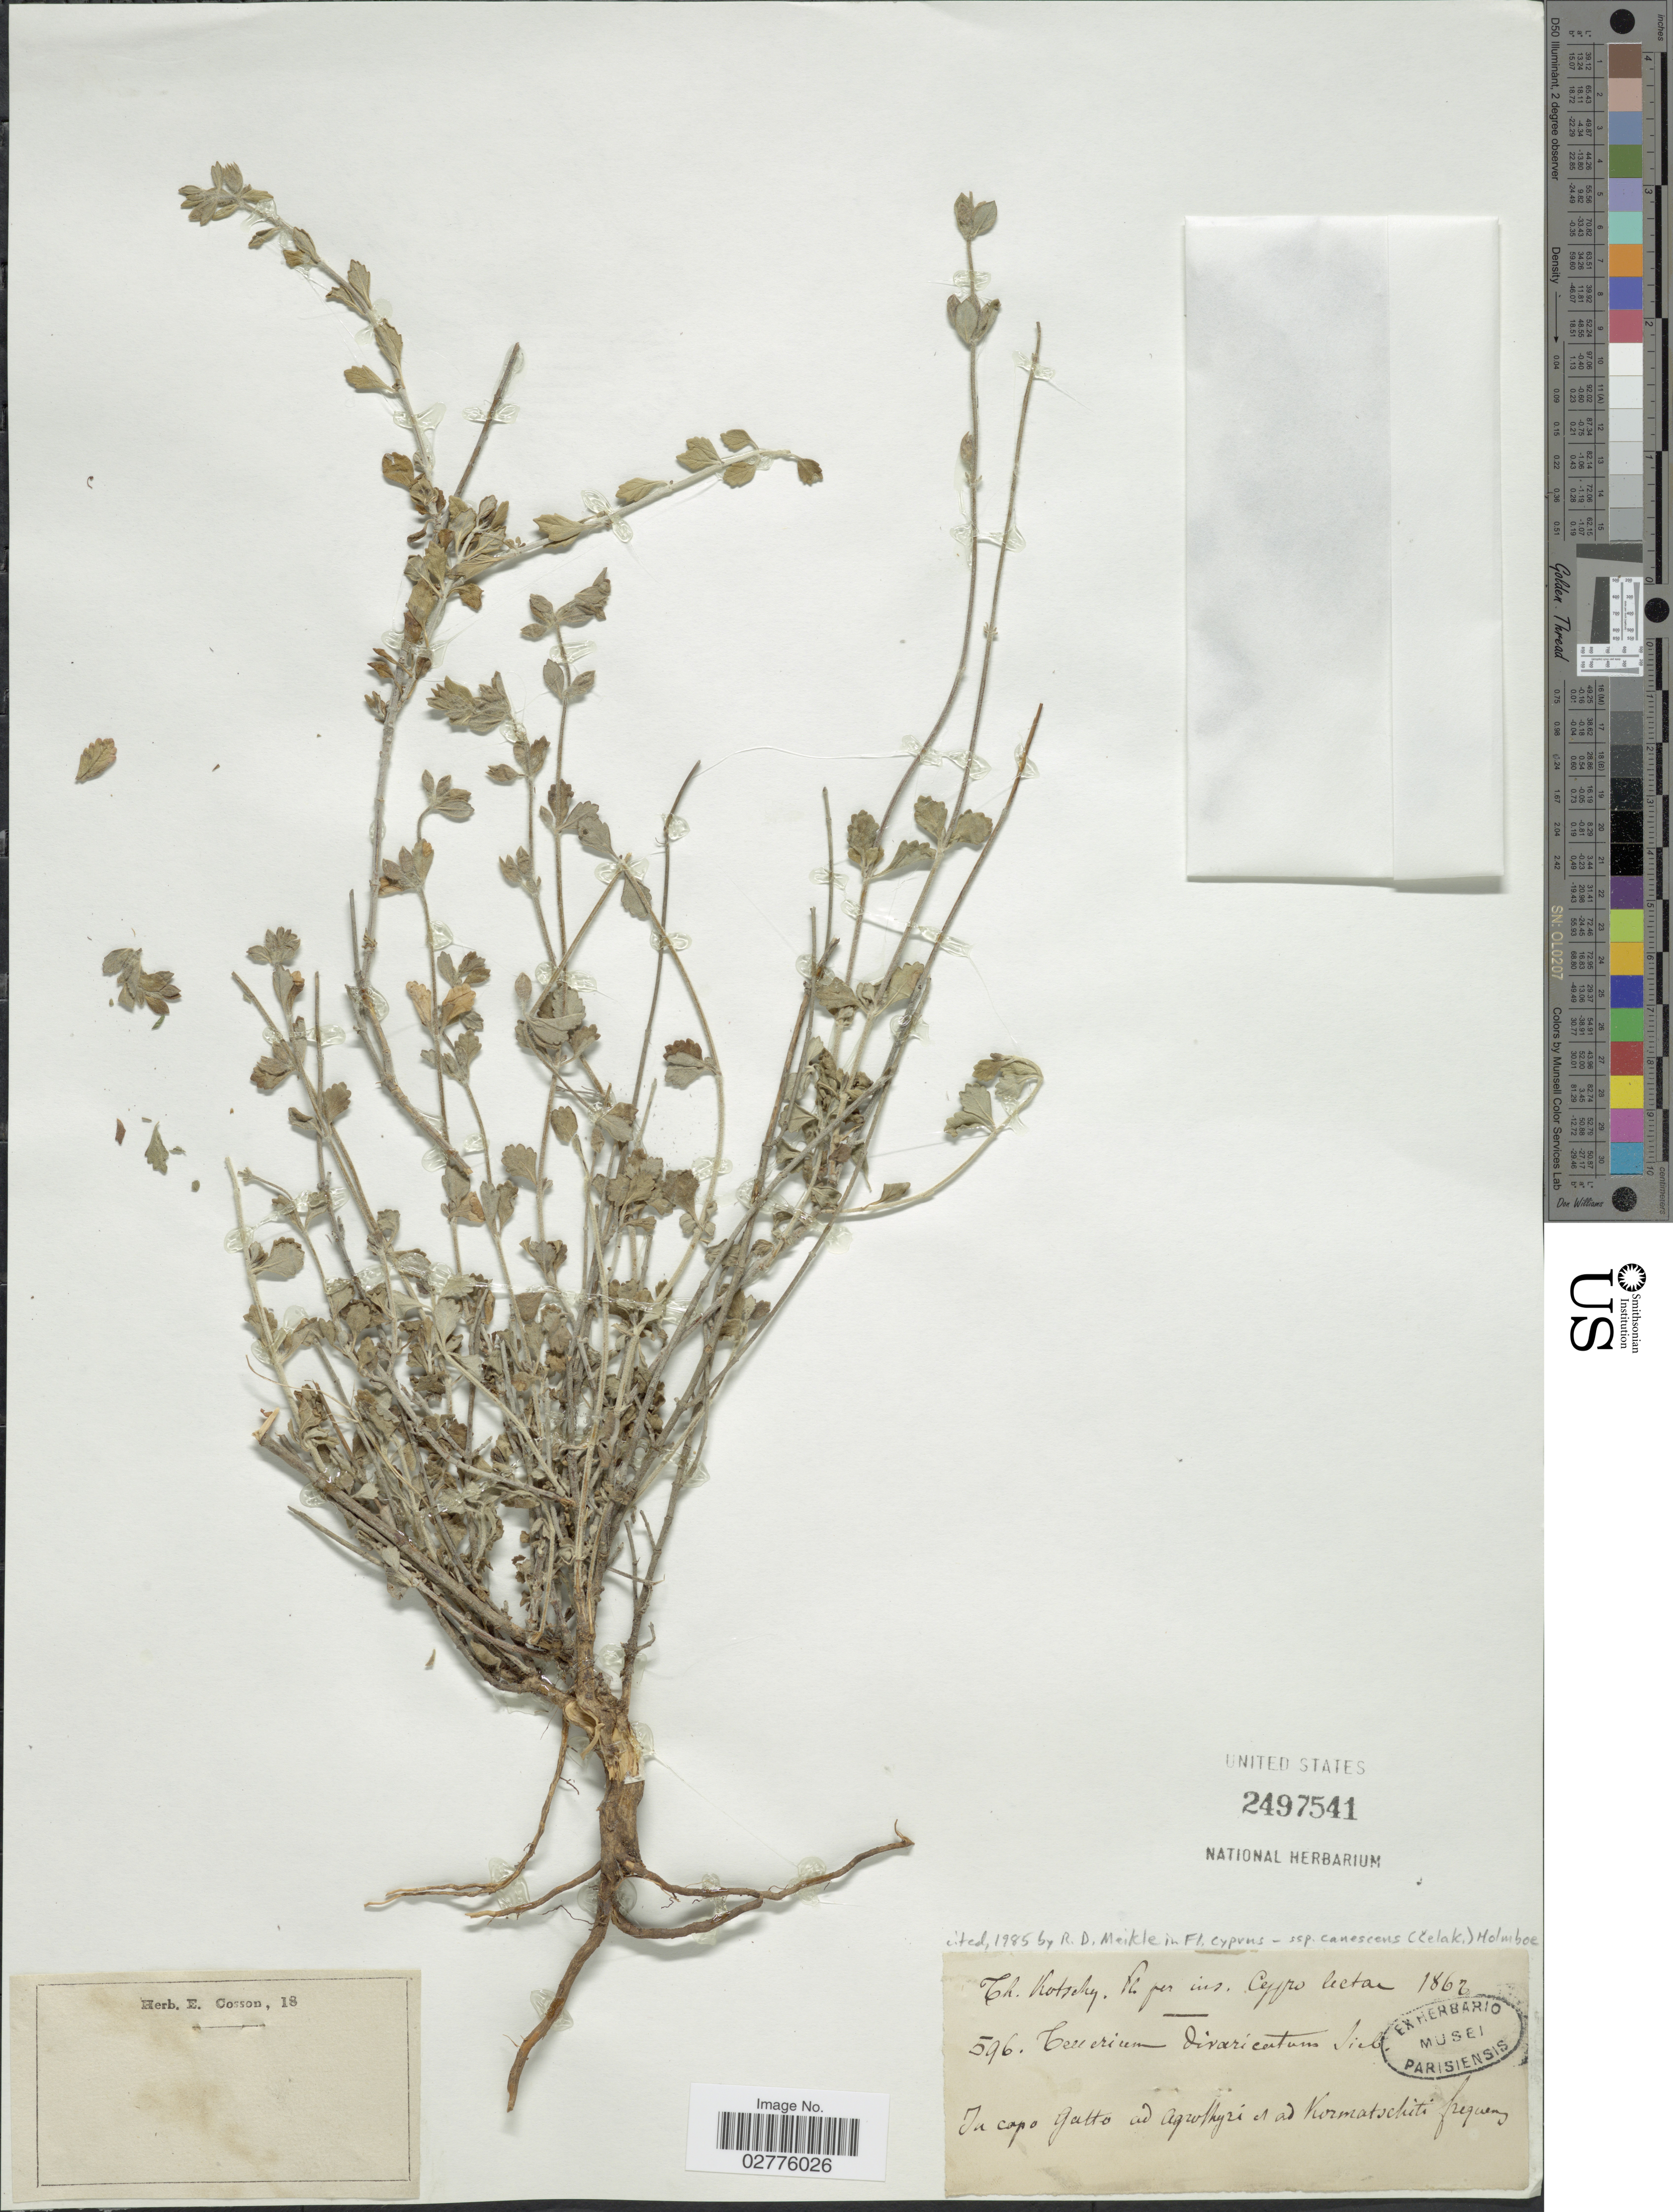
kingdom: Plantae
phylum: Tracheophyta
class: Magnoliopsida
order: Lamiales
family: Lamiaceae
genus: Teucrium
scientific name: Teucrium divaricatum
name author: Sieber ex Heldr.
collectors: K. G. Kotschy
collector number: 596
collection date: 1862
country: Cyprus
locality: Ins. Cypro. In capo Gatto [interpreted] Ad Kormatschiti frequenz.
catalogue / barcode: US 2497541